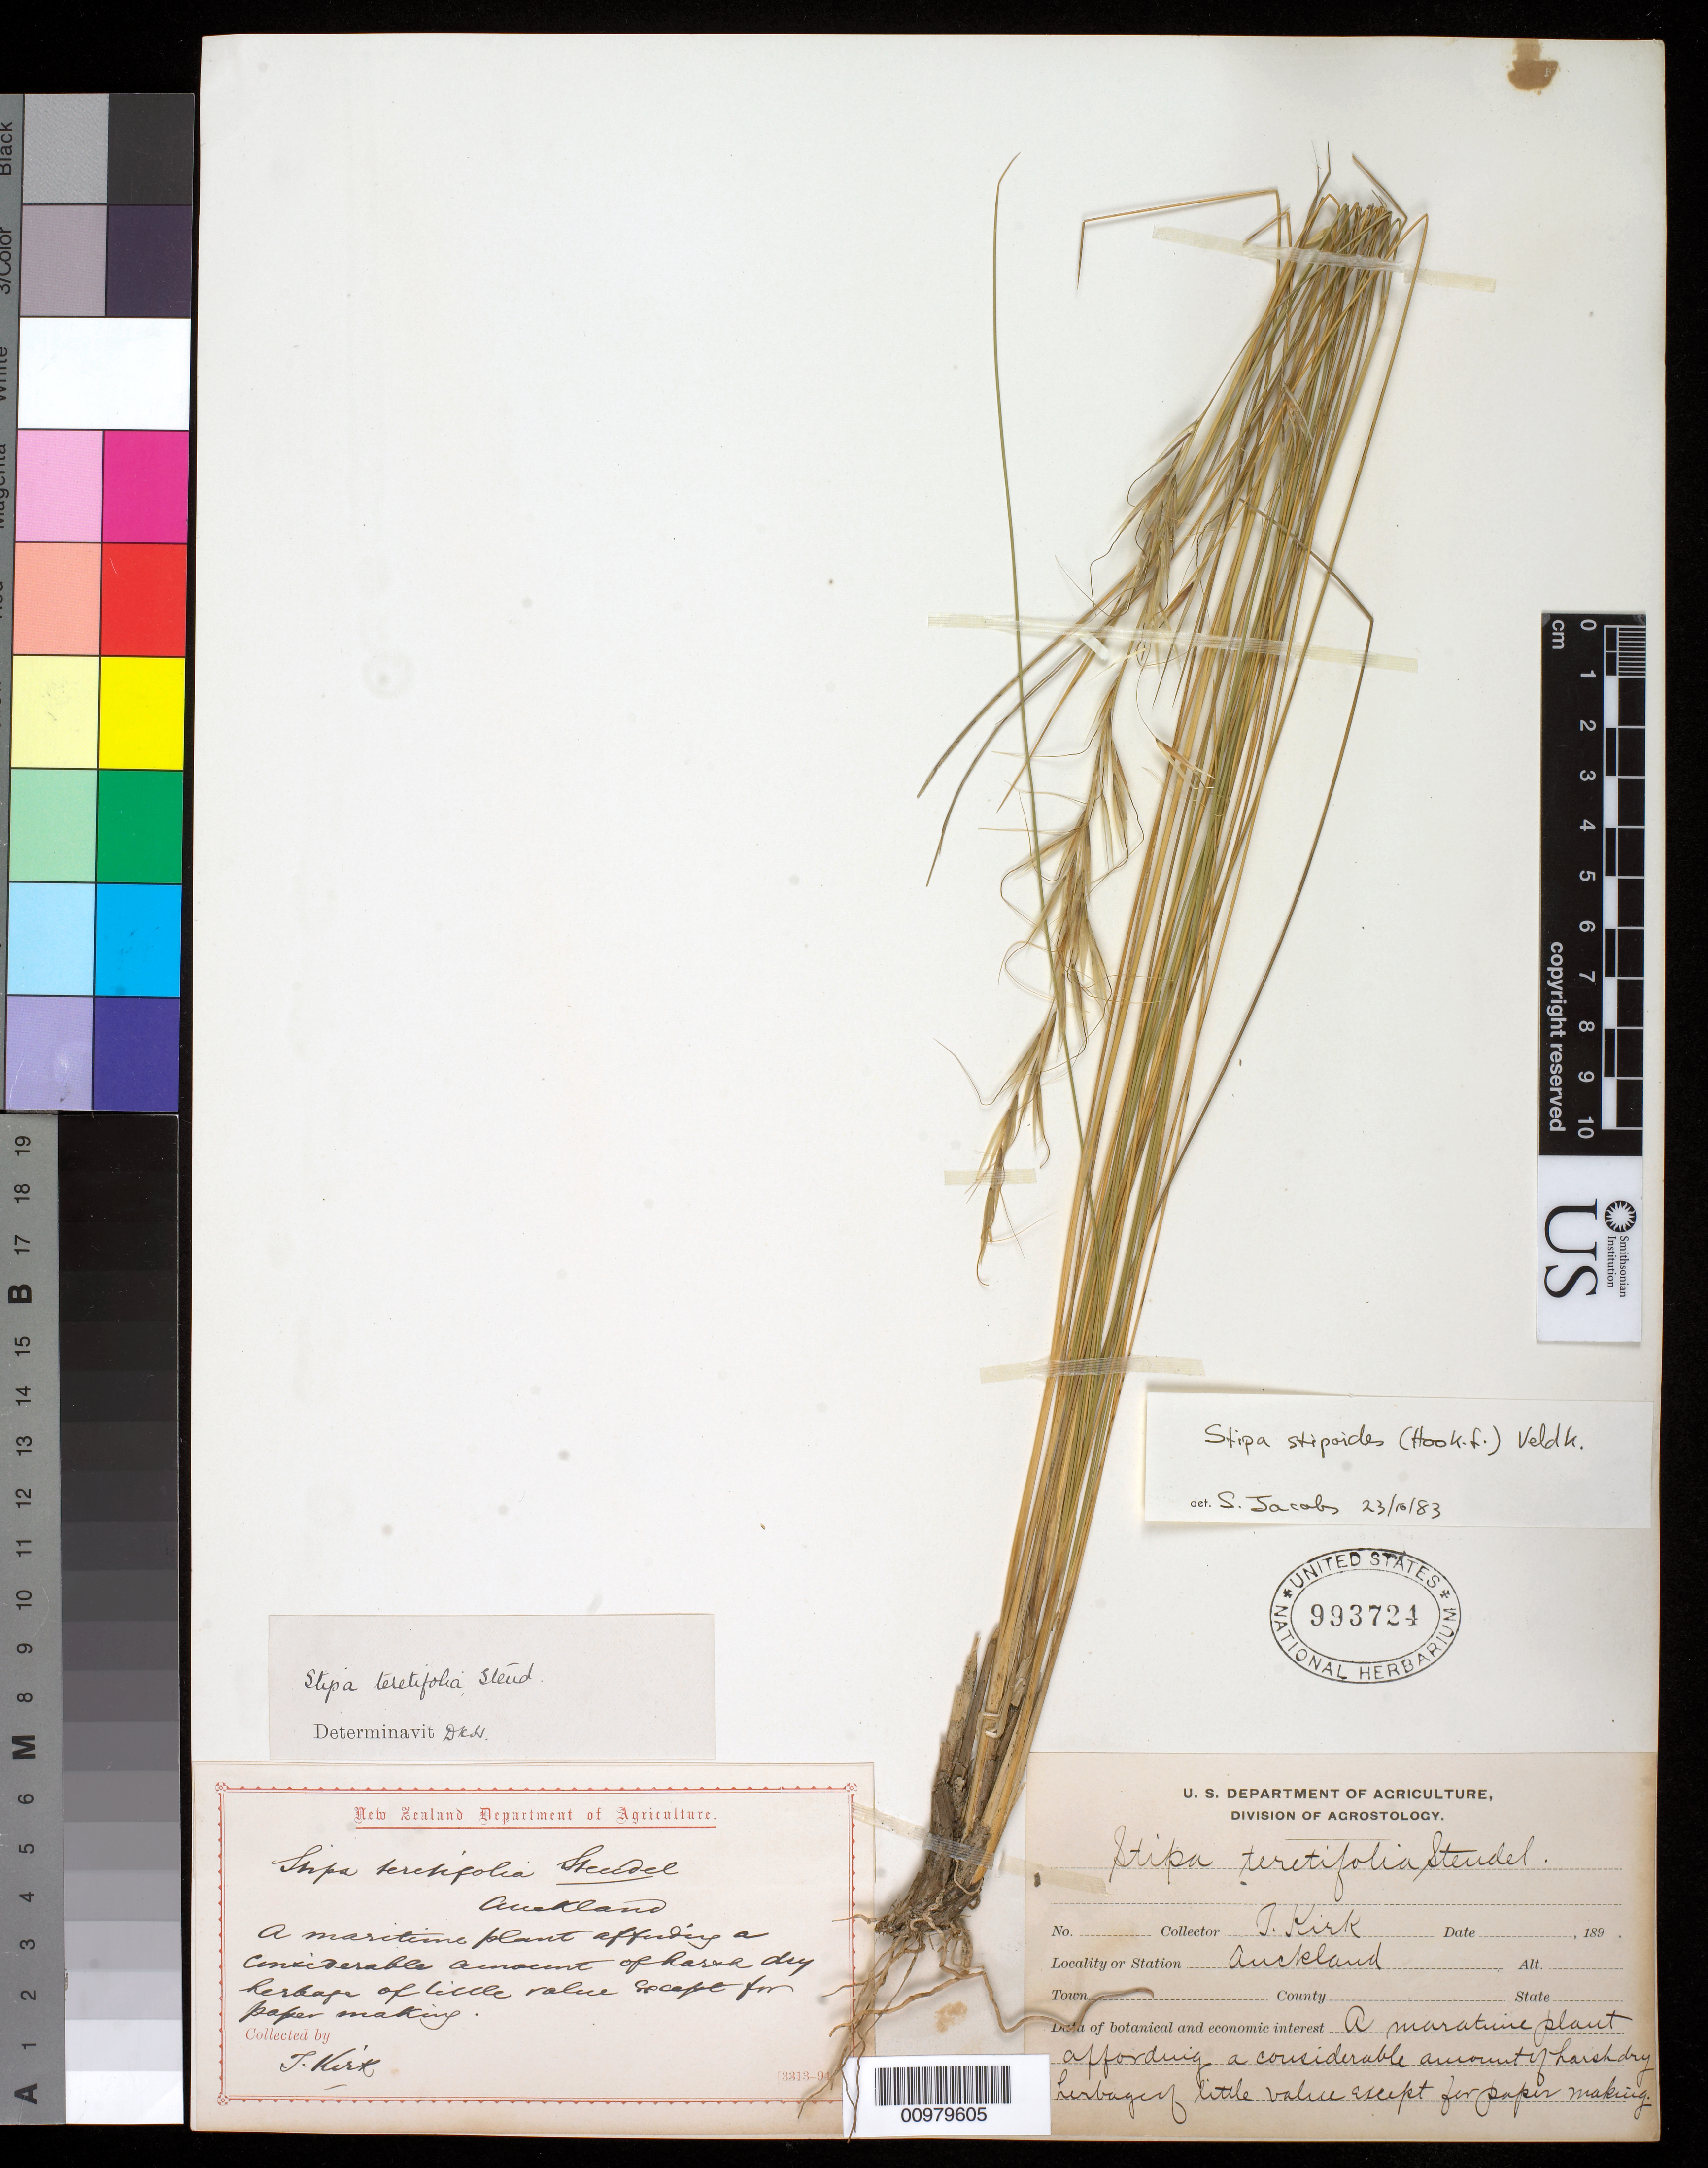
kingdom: Plantae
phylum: Tracheophyta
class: Liliopsida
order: Poales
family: Poaceae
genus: Stipa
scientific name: Stipa stipoides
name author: (Hook. f.) Veldkamp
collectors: T. Kirk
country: New Zealand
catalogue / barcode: US 993724